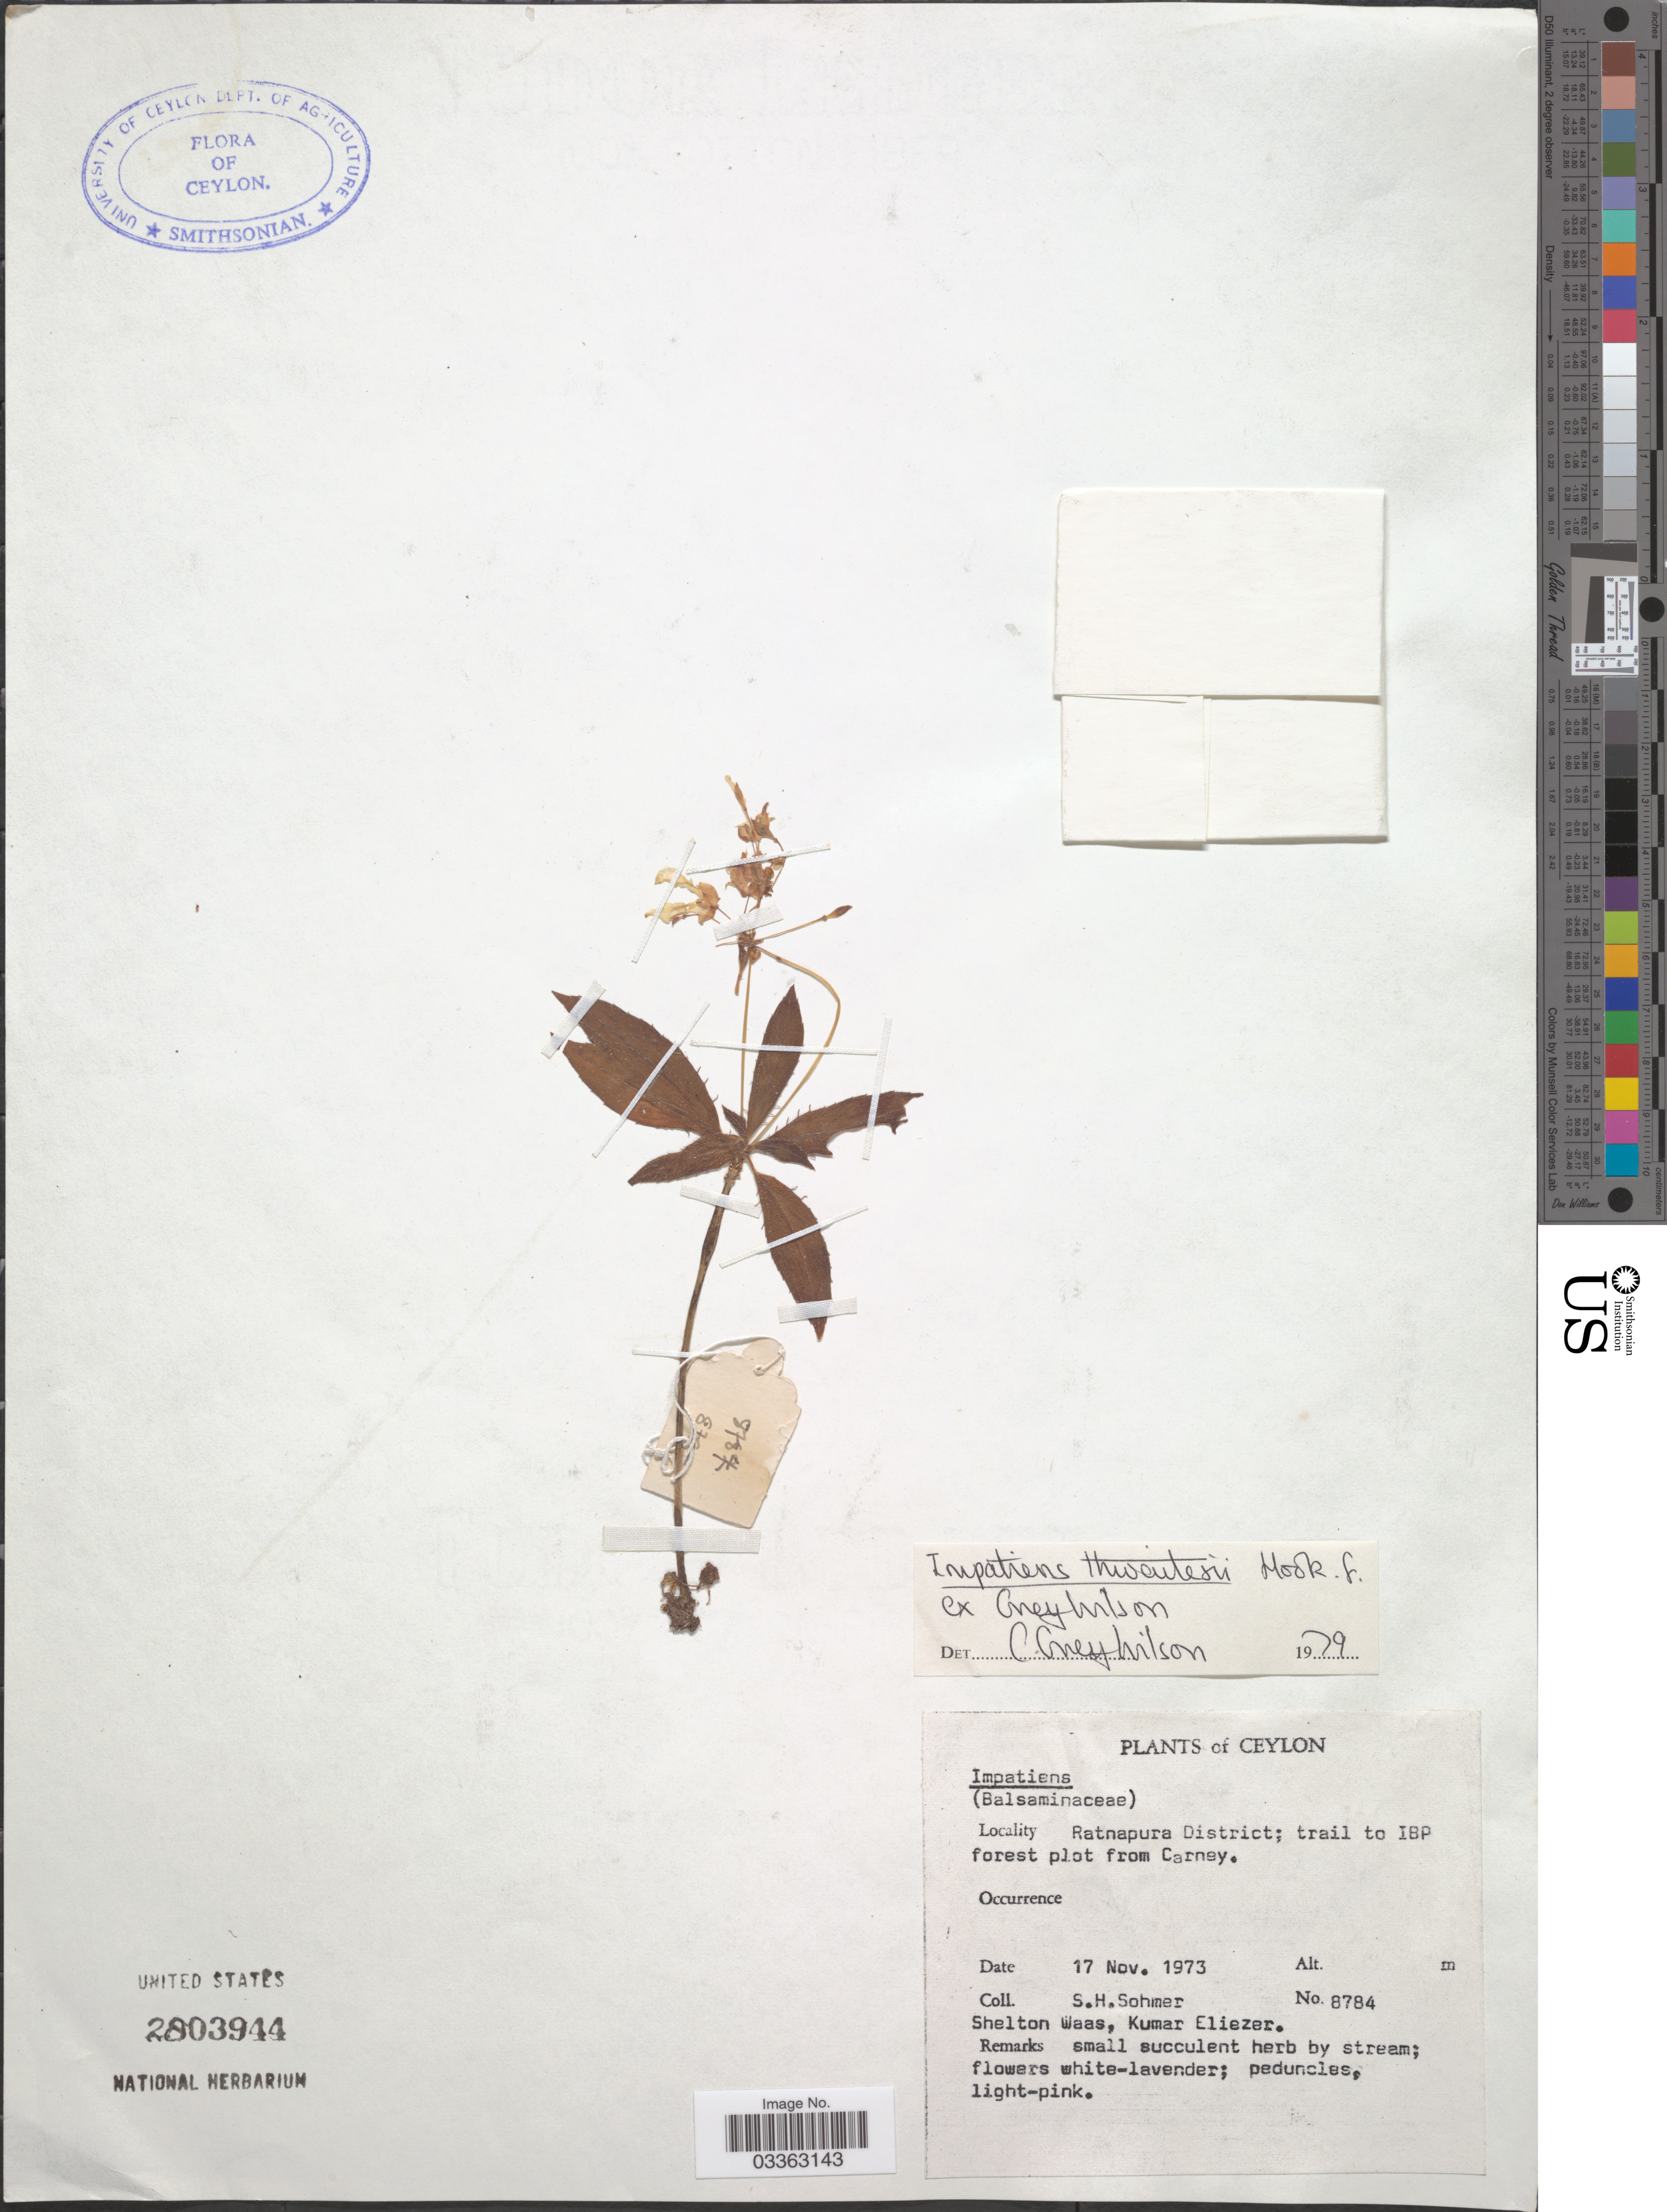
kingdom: Plantae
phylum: Tracheophyta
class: Magnoliopsida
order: Ericales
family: Balsaminaceae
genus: Impatiens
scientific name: Impatiens thwaitesii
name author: Hook. f. ex Grey-Wilson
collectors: S. H. Sohmer, S. Waas & K. Eliezer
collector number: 8784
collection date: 1973-11-17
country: Sri Lanka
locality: Ceylon, Ratnapura District; trail to IBP forest plot from Carney.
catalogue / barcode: US 2803944